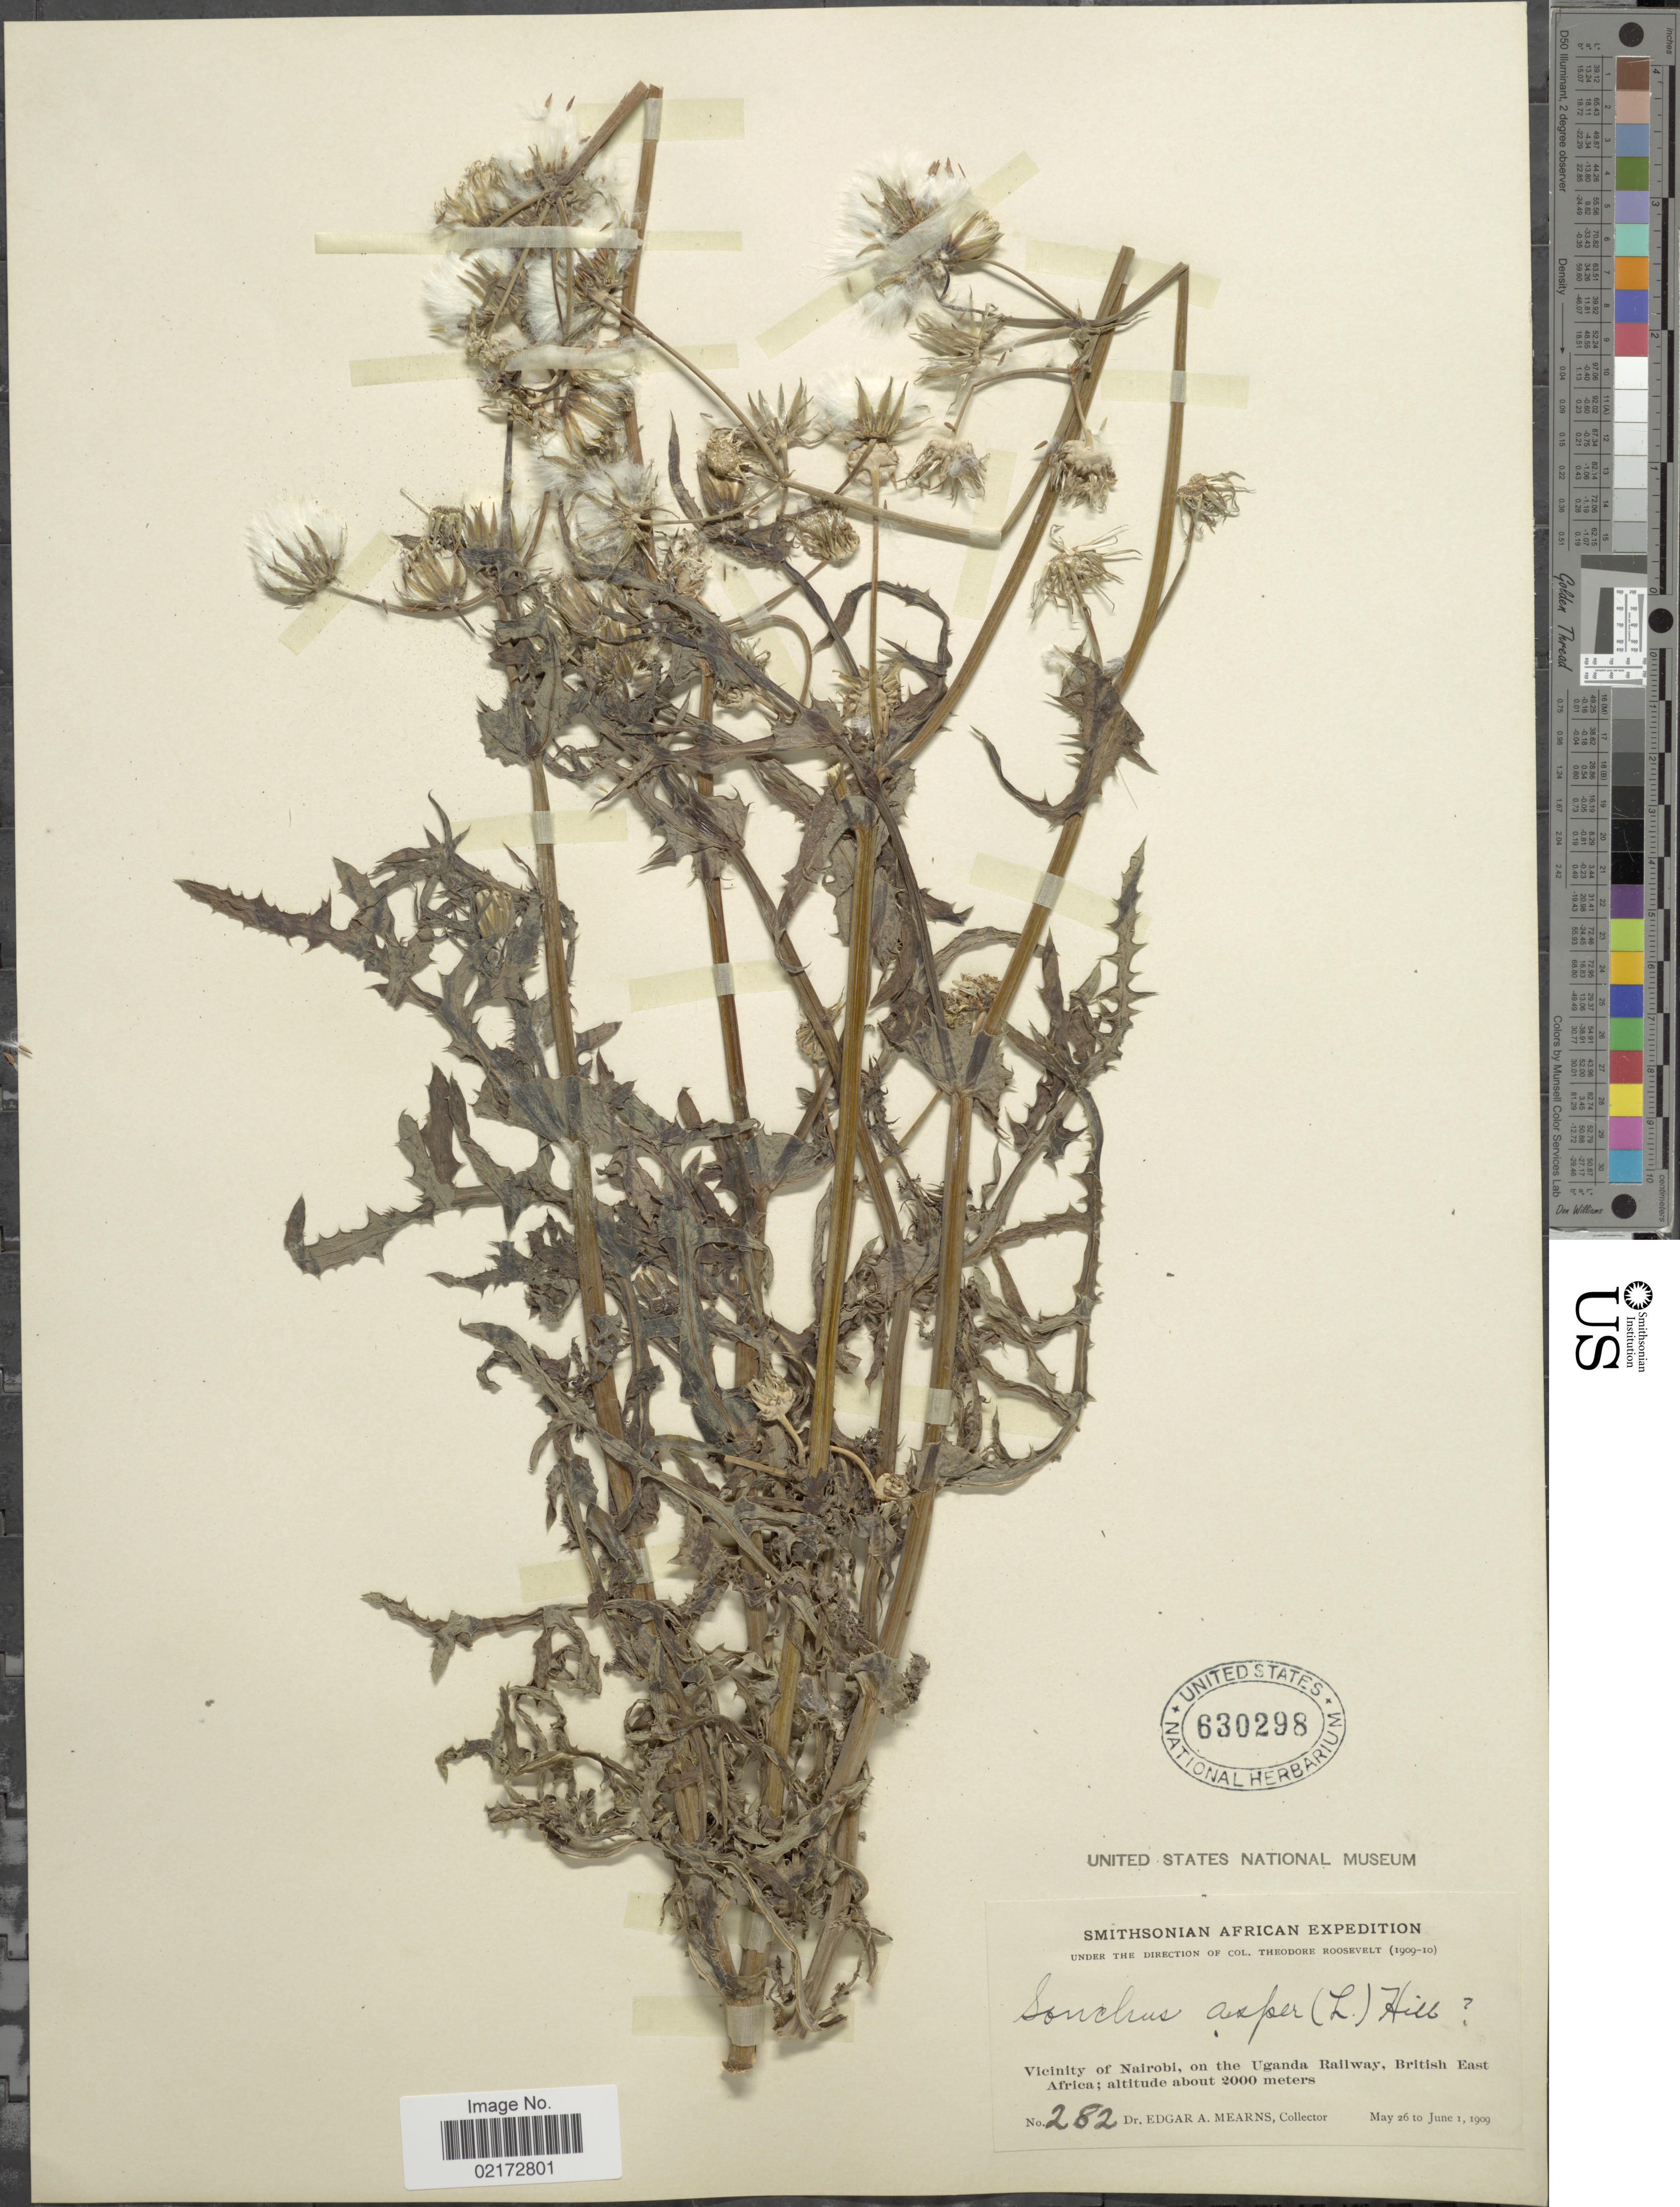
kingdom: Plantae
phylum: Tracheophyta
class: Magnoliopsida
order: Asterales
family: Asteraceae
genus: Sonchus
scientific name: Sonchus asper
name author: (L.) Hill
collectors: E. A. Mearns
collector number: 282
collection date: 1909-05-26/1909-06-01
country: Kenya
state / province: Nairobi Area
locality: Vicinity of Nairobi, on the Uganda Railway, British East Africa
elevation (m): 2000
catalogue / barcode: US 630298